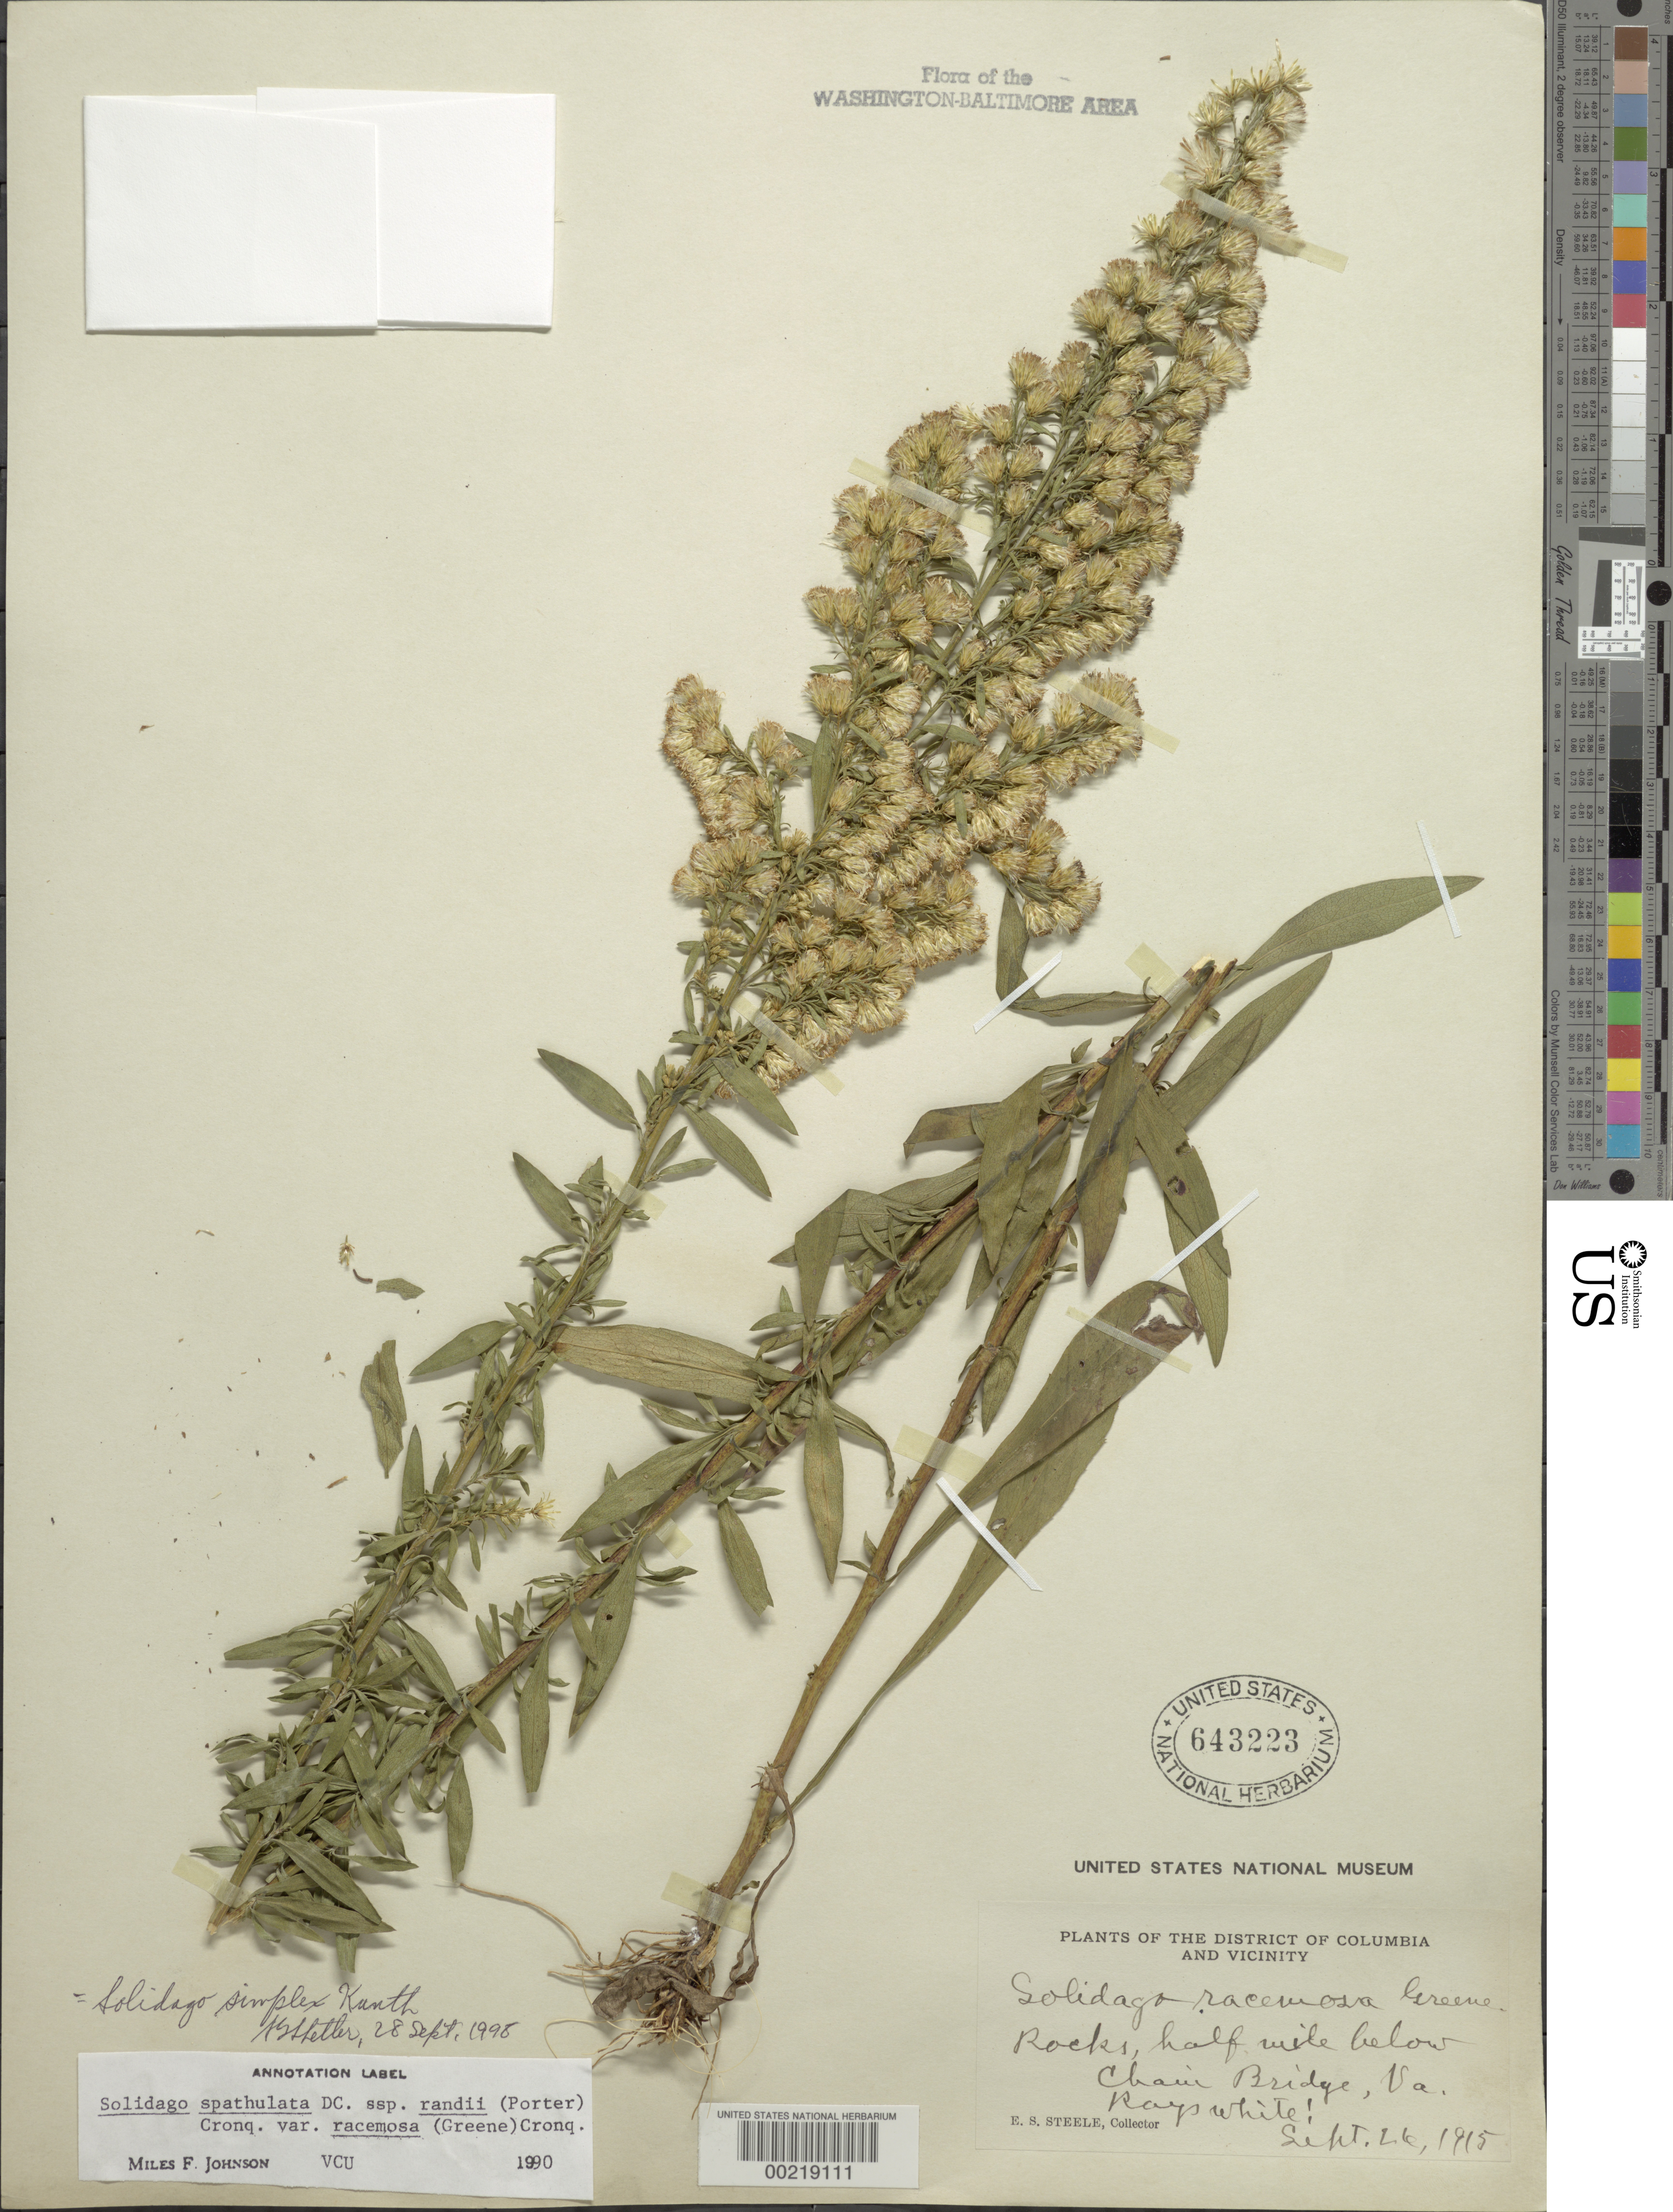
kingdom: Plantae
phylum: Tracheophyta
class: Magnoliopsida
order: Asterales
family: Asteraceae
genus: Solidago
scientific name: Solidago simplex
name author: Kunth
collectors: E. Steele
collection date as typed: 26 Sep 1915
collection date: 1915-09-26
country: United States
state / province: Virginia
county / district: Fairfax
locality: Below Chain Bridge C. & O. Canal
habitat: Rocks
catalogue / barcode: US 643223